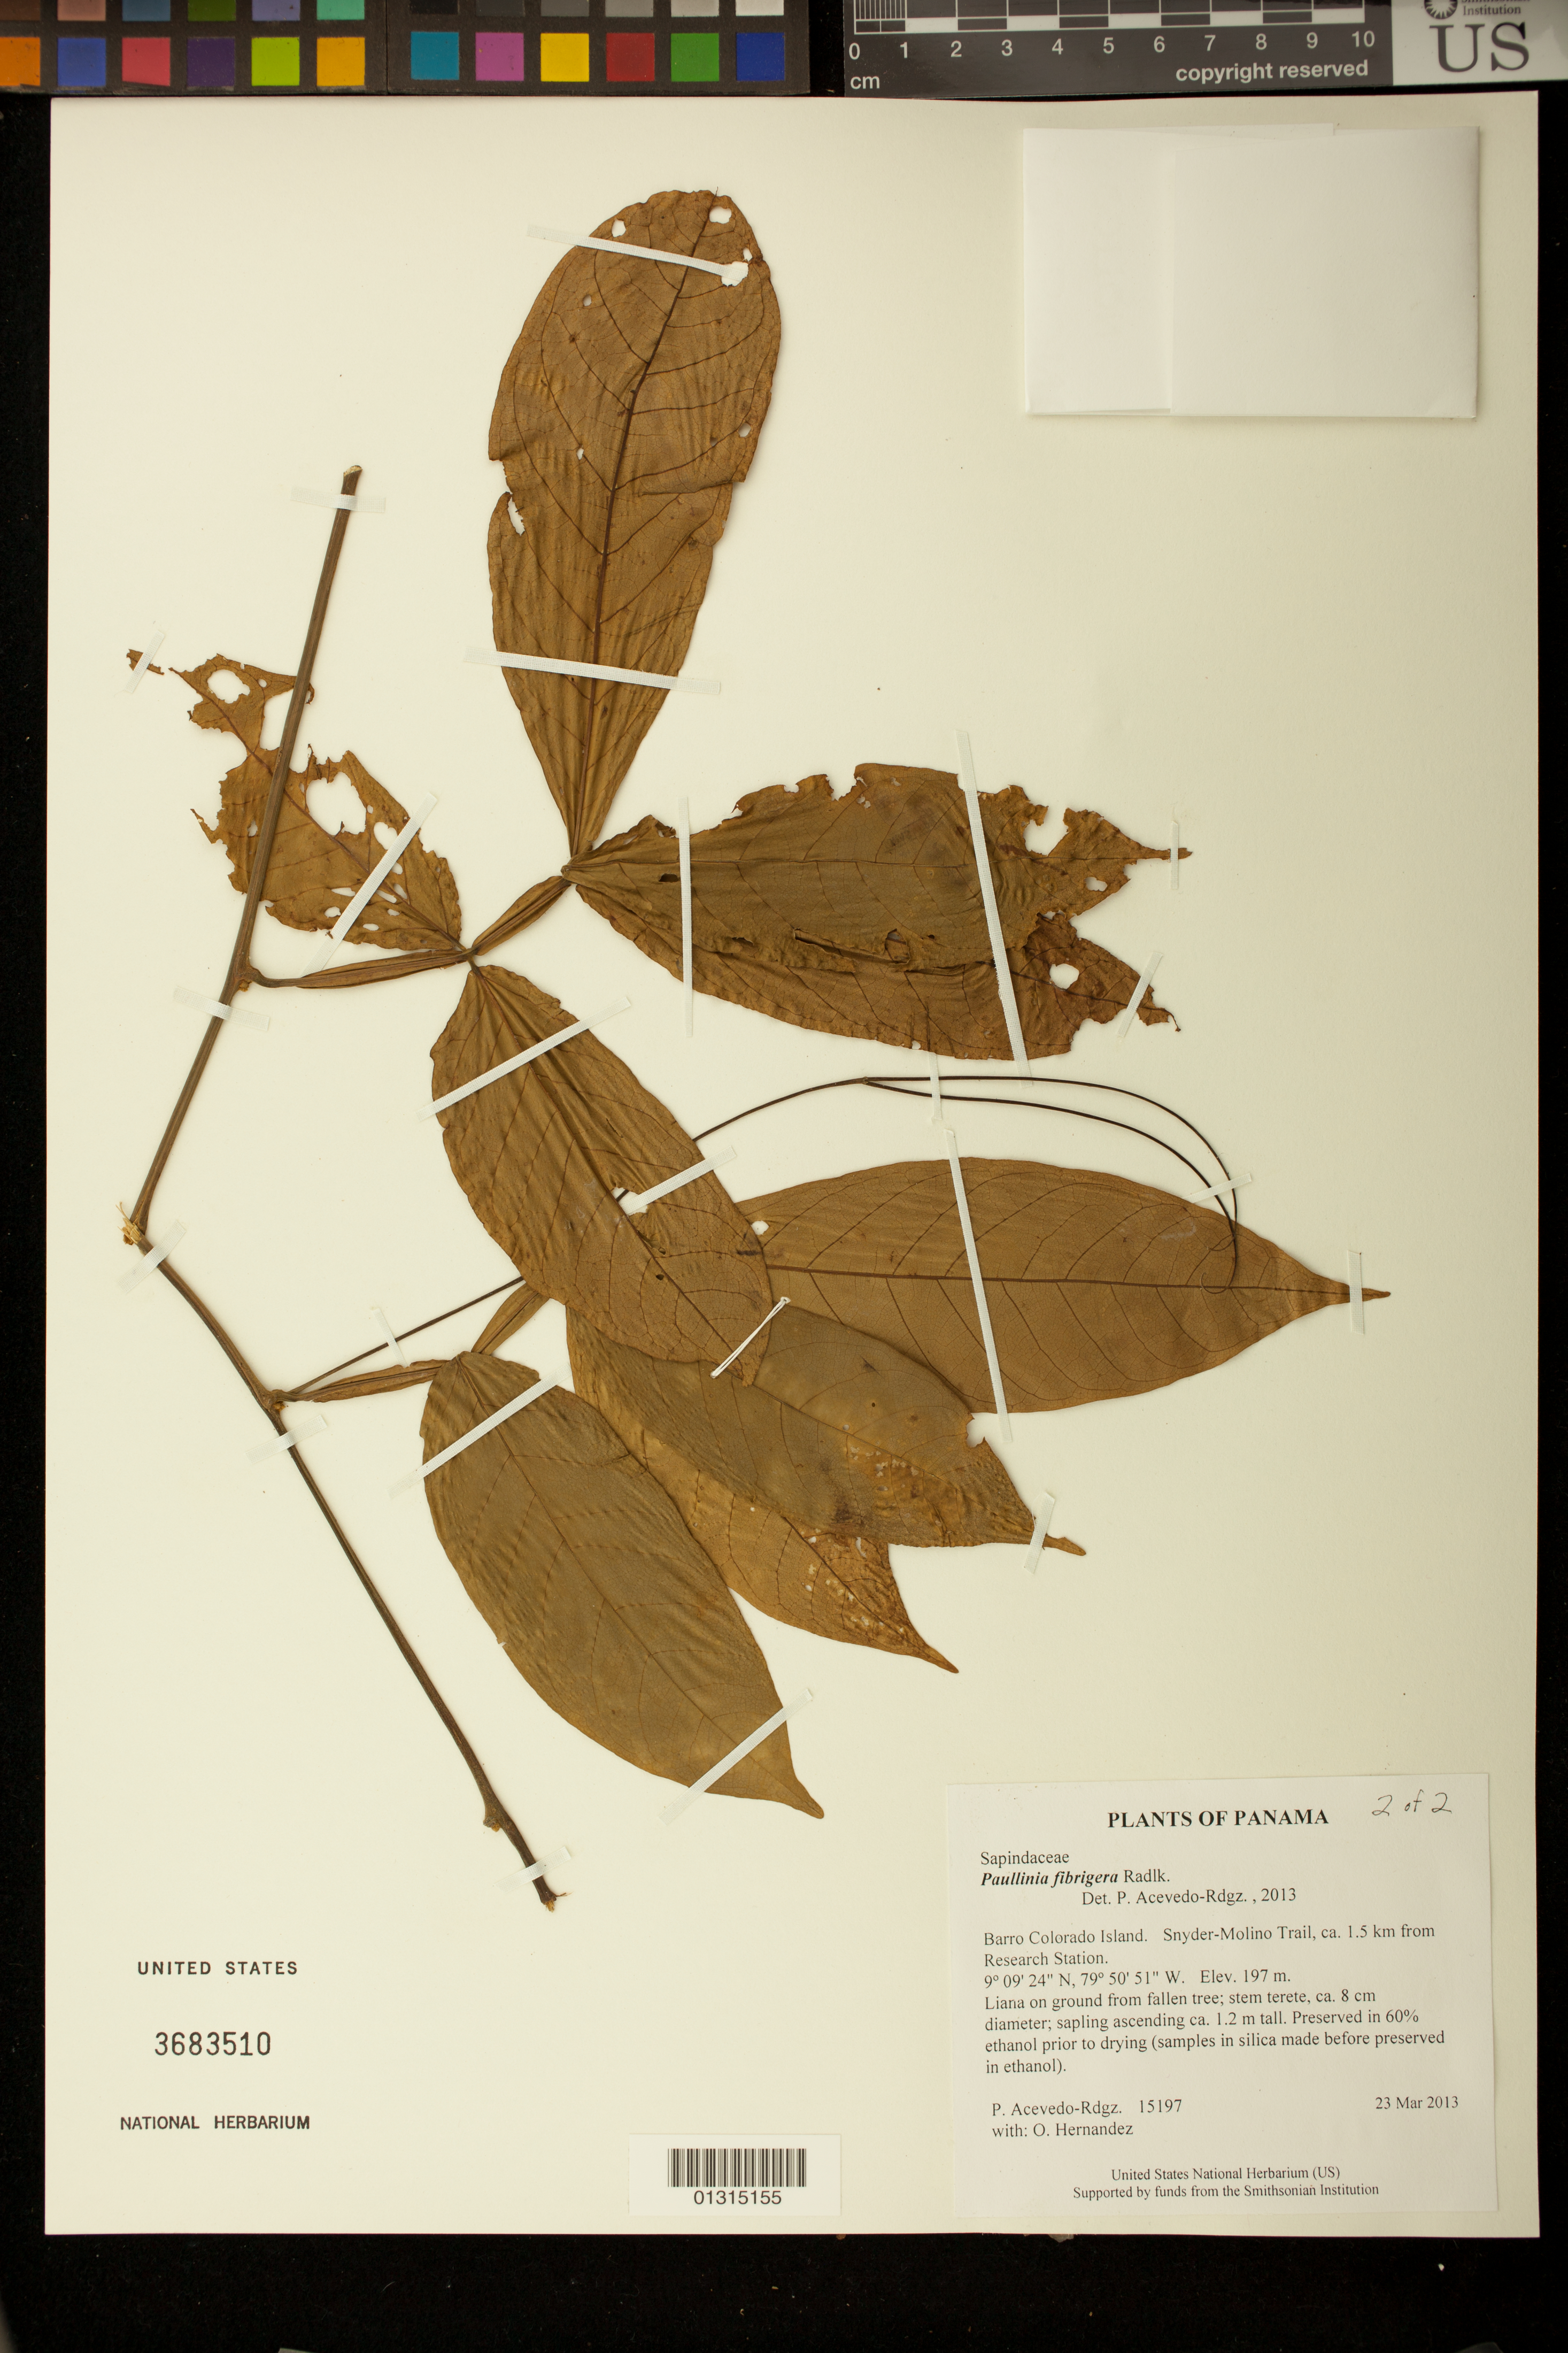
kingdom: Plantae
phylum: Tracheophyta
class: Magnoliopsida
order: Sapindales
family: Sapindaceae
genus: Paullinia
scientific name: Paullinia platymisca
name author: Radlk.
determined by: Acevedo-Rodriguez, P., (US), Smithsonian Institution - National Museum of Natural History (UNITED STATES)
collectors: P. Acevedo-Rodr. & O. Hernandez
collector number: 15197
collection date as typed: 23 Mar 2013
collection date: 2013-03-23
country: Panama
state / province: Panamá Oeste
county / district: Canal Zone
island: Barro Colorado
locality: Snyder-Molino Trail, ca. 1.5 km from Research Station.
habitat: Along trail.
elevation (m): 197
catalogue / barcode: US 3683510